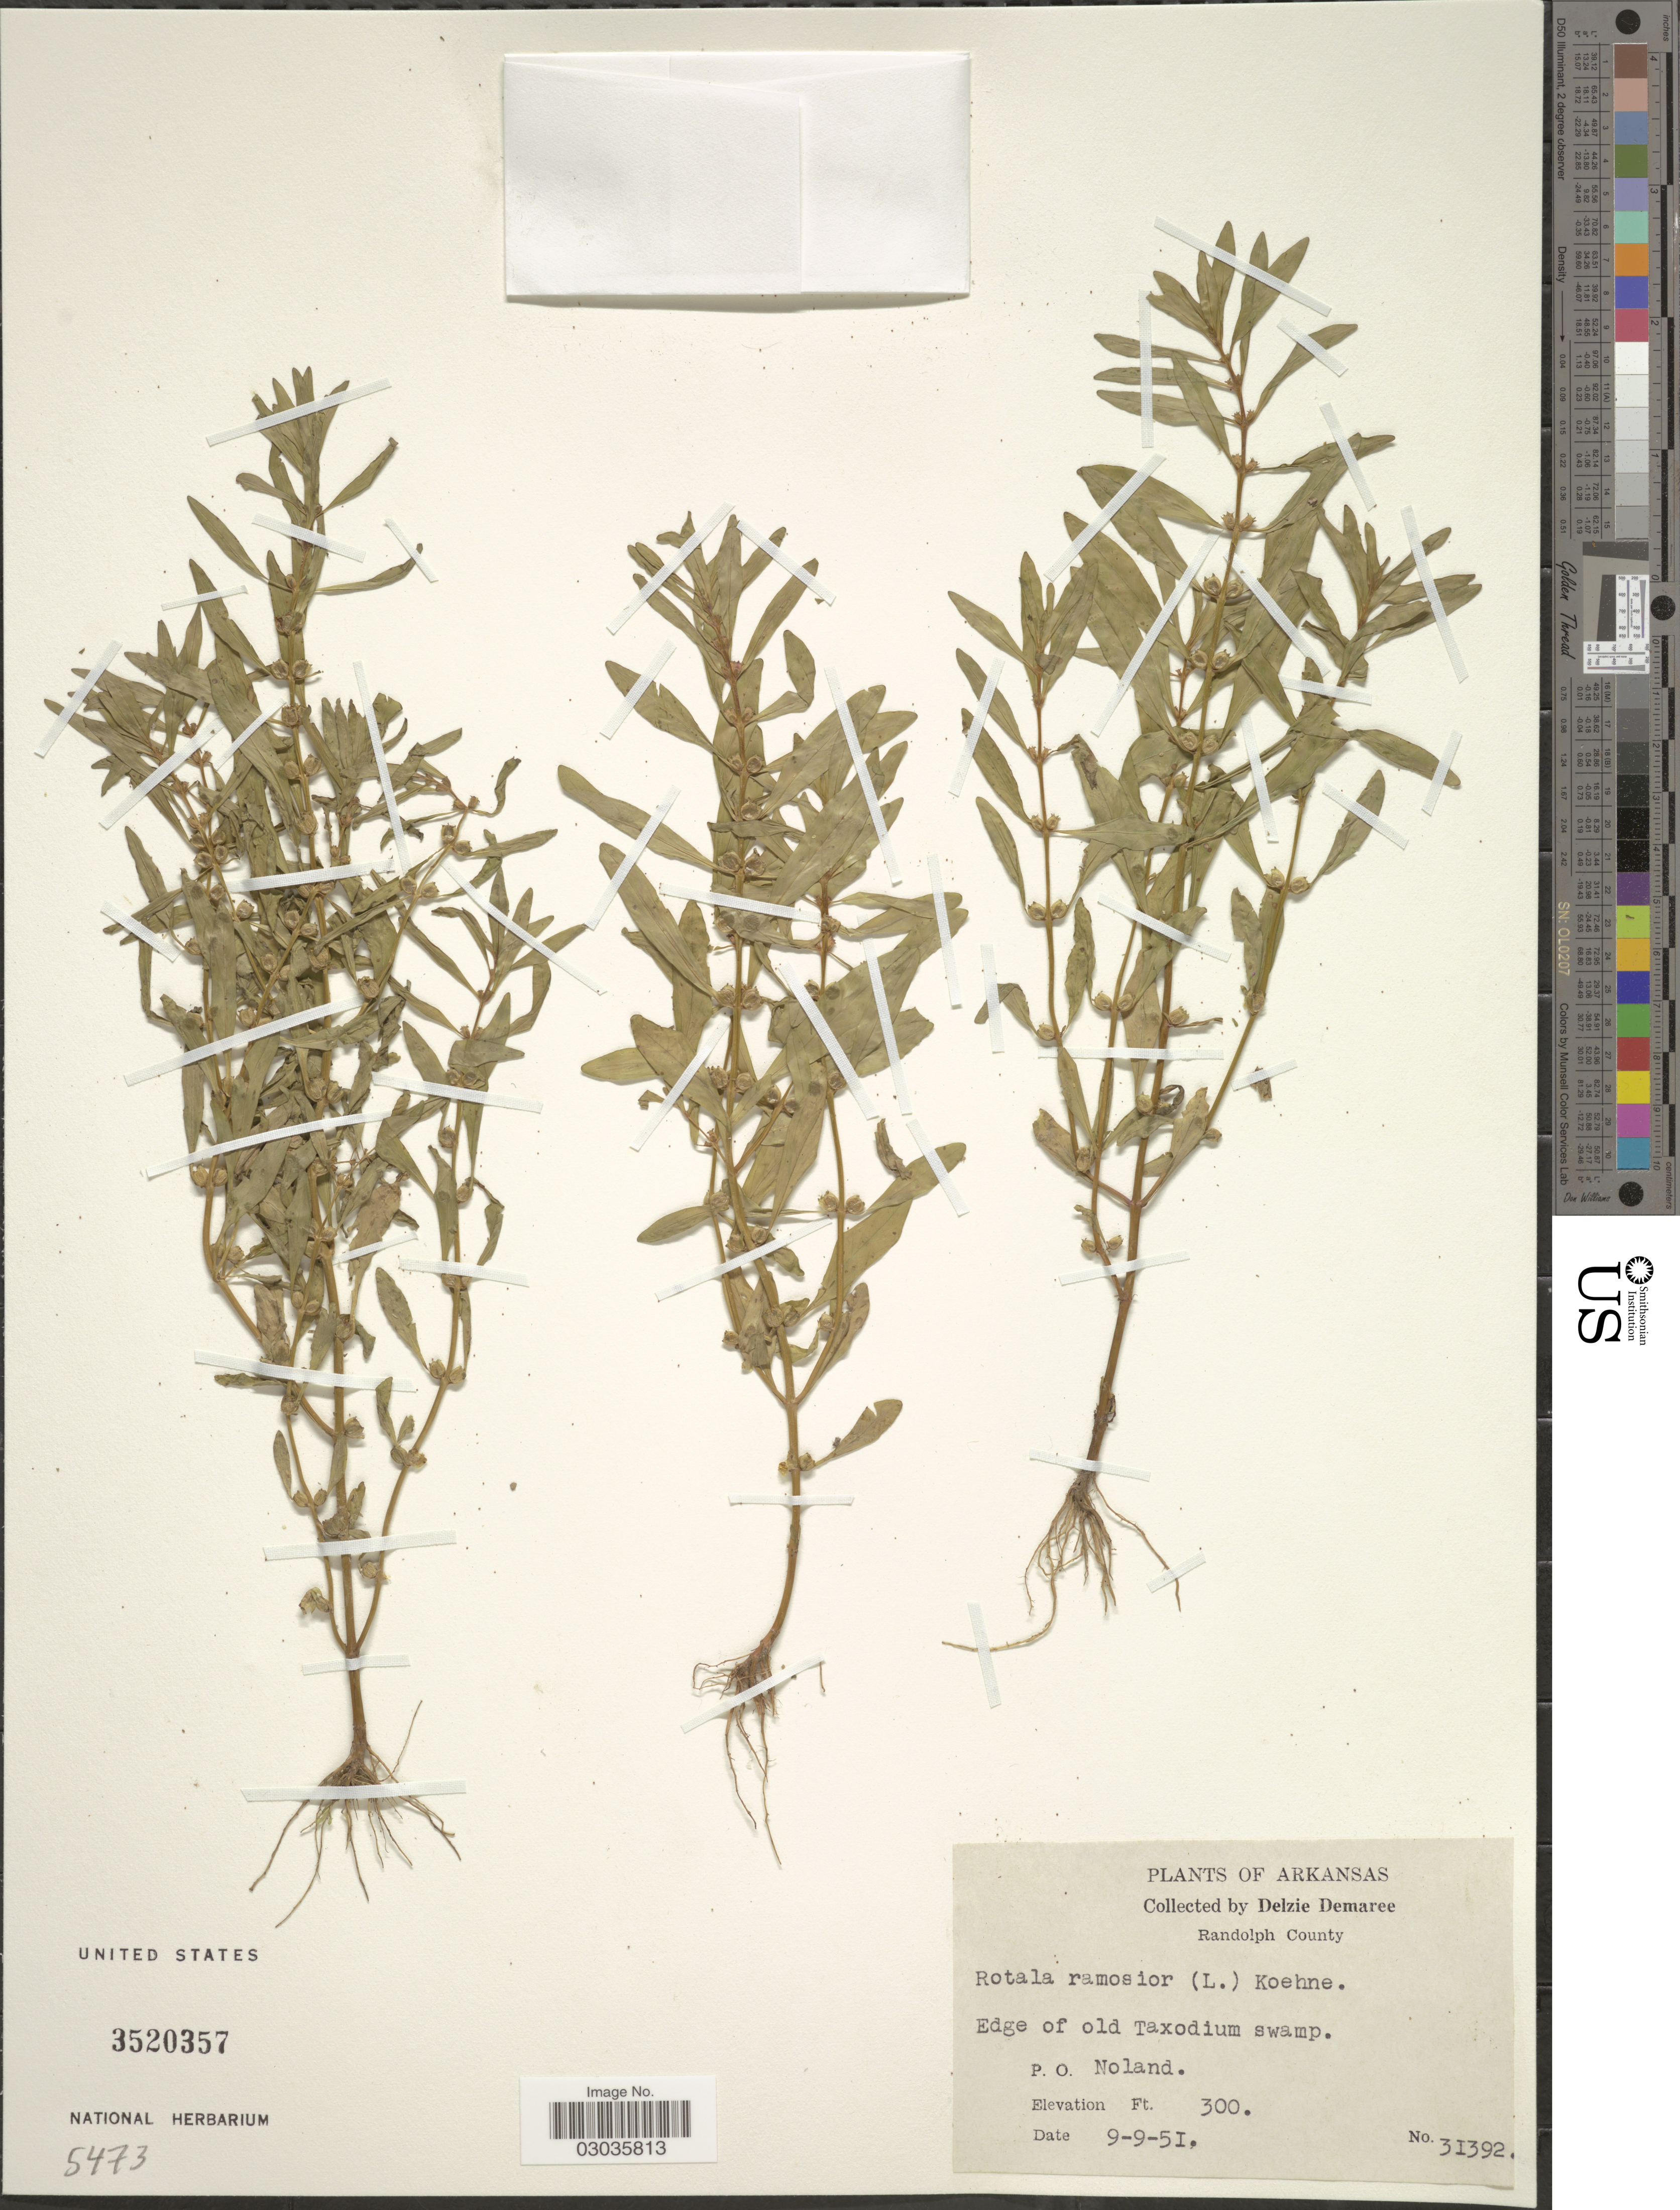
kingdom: Plantae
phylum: Tracheophyta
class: Magnoliopsida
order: Myrtales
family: Lythraceae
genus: Rotala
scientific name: Rotala ramosior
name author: (L.) Koehne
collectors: D. Demaree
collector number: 31392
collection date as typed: Transcribed d/m/y: 9/9/51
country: United States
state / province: Arkansas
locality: Randolph County. Edge of old Taxodium swamp. P. O. Noland.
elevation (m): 91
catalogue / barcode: US 3520357